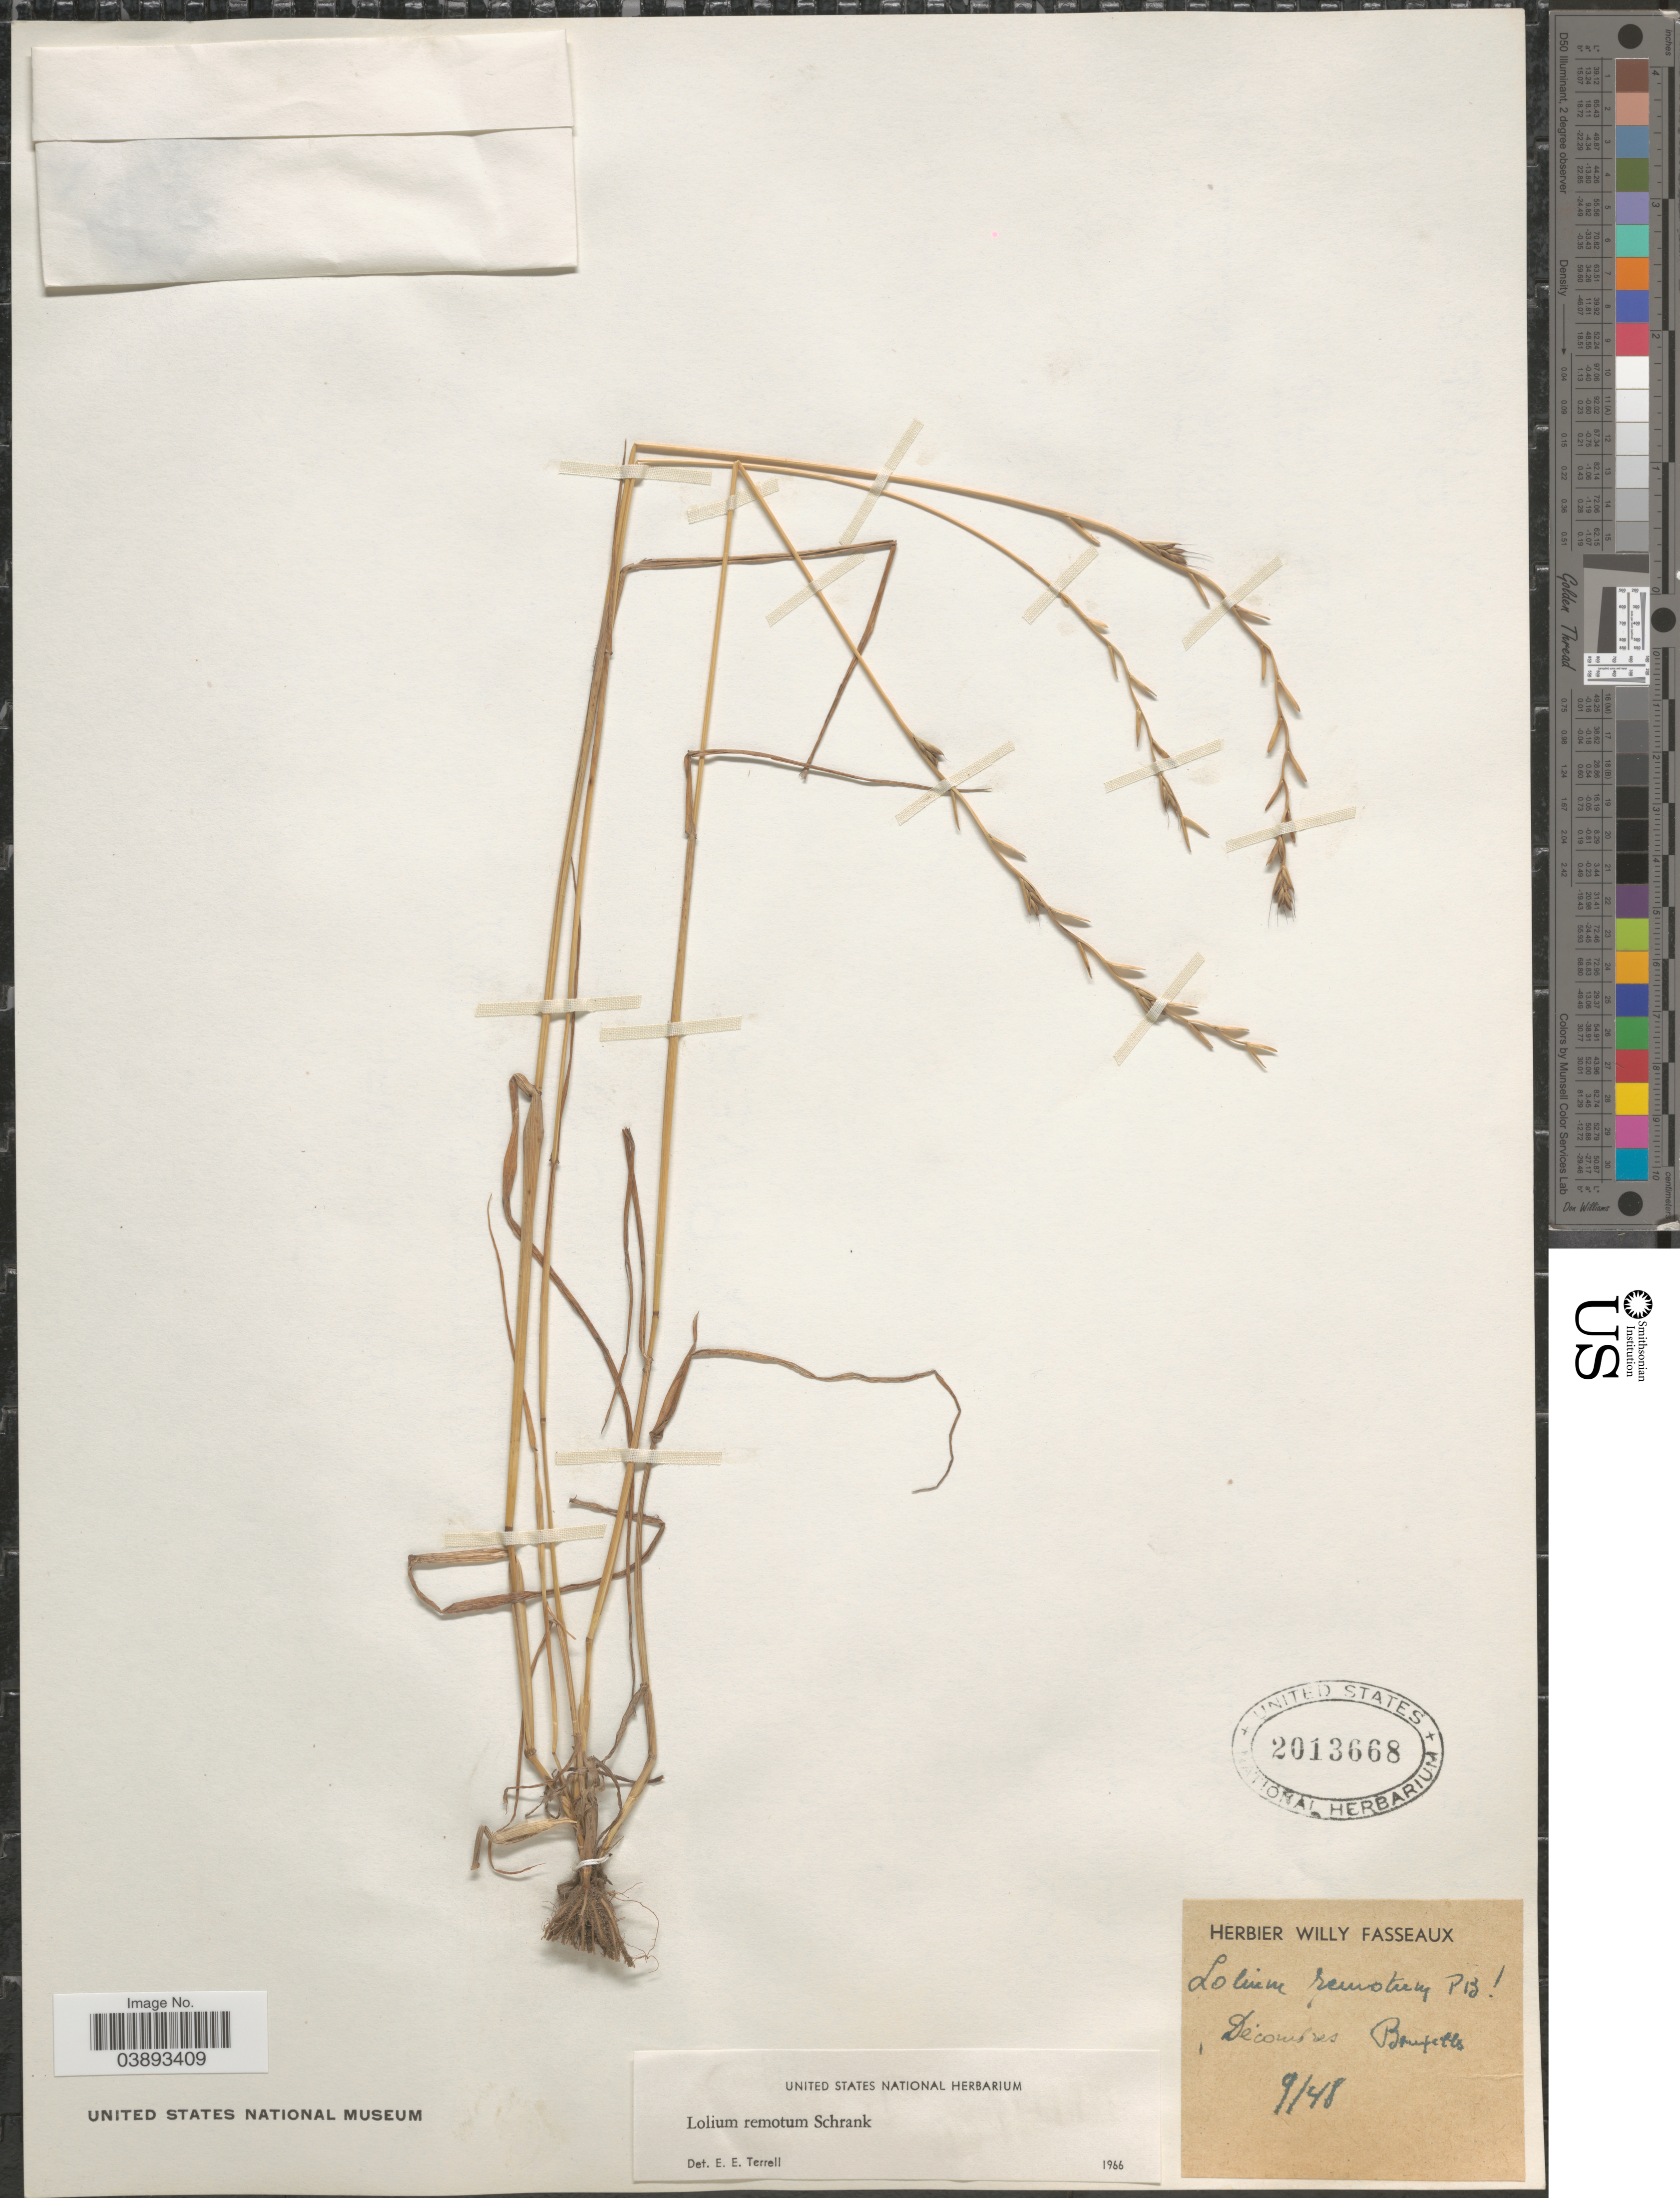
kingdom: Plantae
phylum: Tracheophyta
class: Liliopsida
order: Poales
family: Poaceae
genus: Lolium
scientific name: Lolium remotum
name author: Schrank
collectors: Ex herb. Willy Fasseaux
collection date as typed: Transcribed d/m/y: /9/48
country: Belgium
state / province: Brussels, Capital District of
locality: Decombres Bruxells.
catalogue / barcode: US 2013668